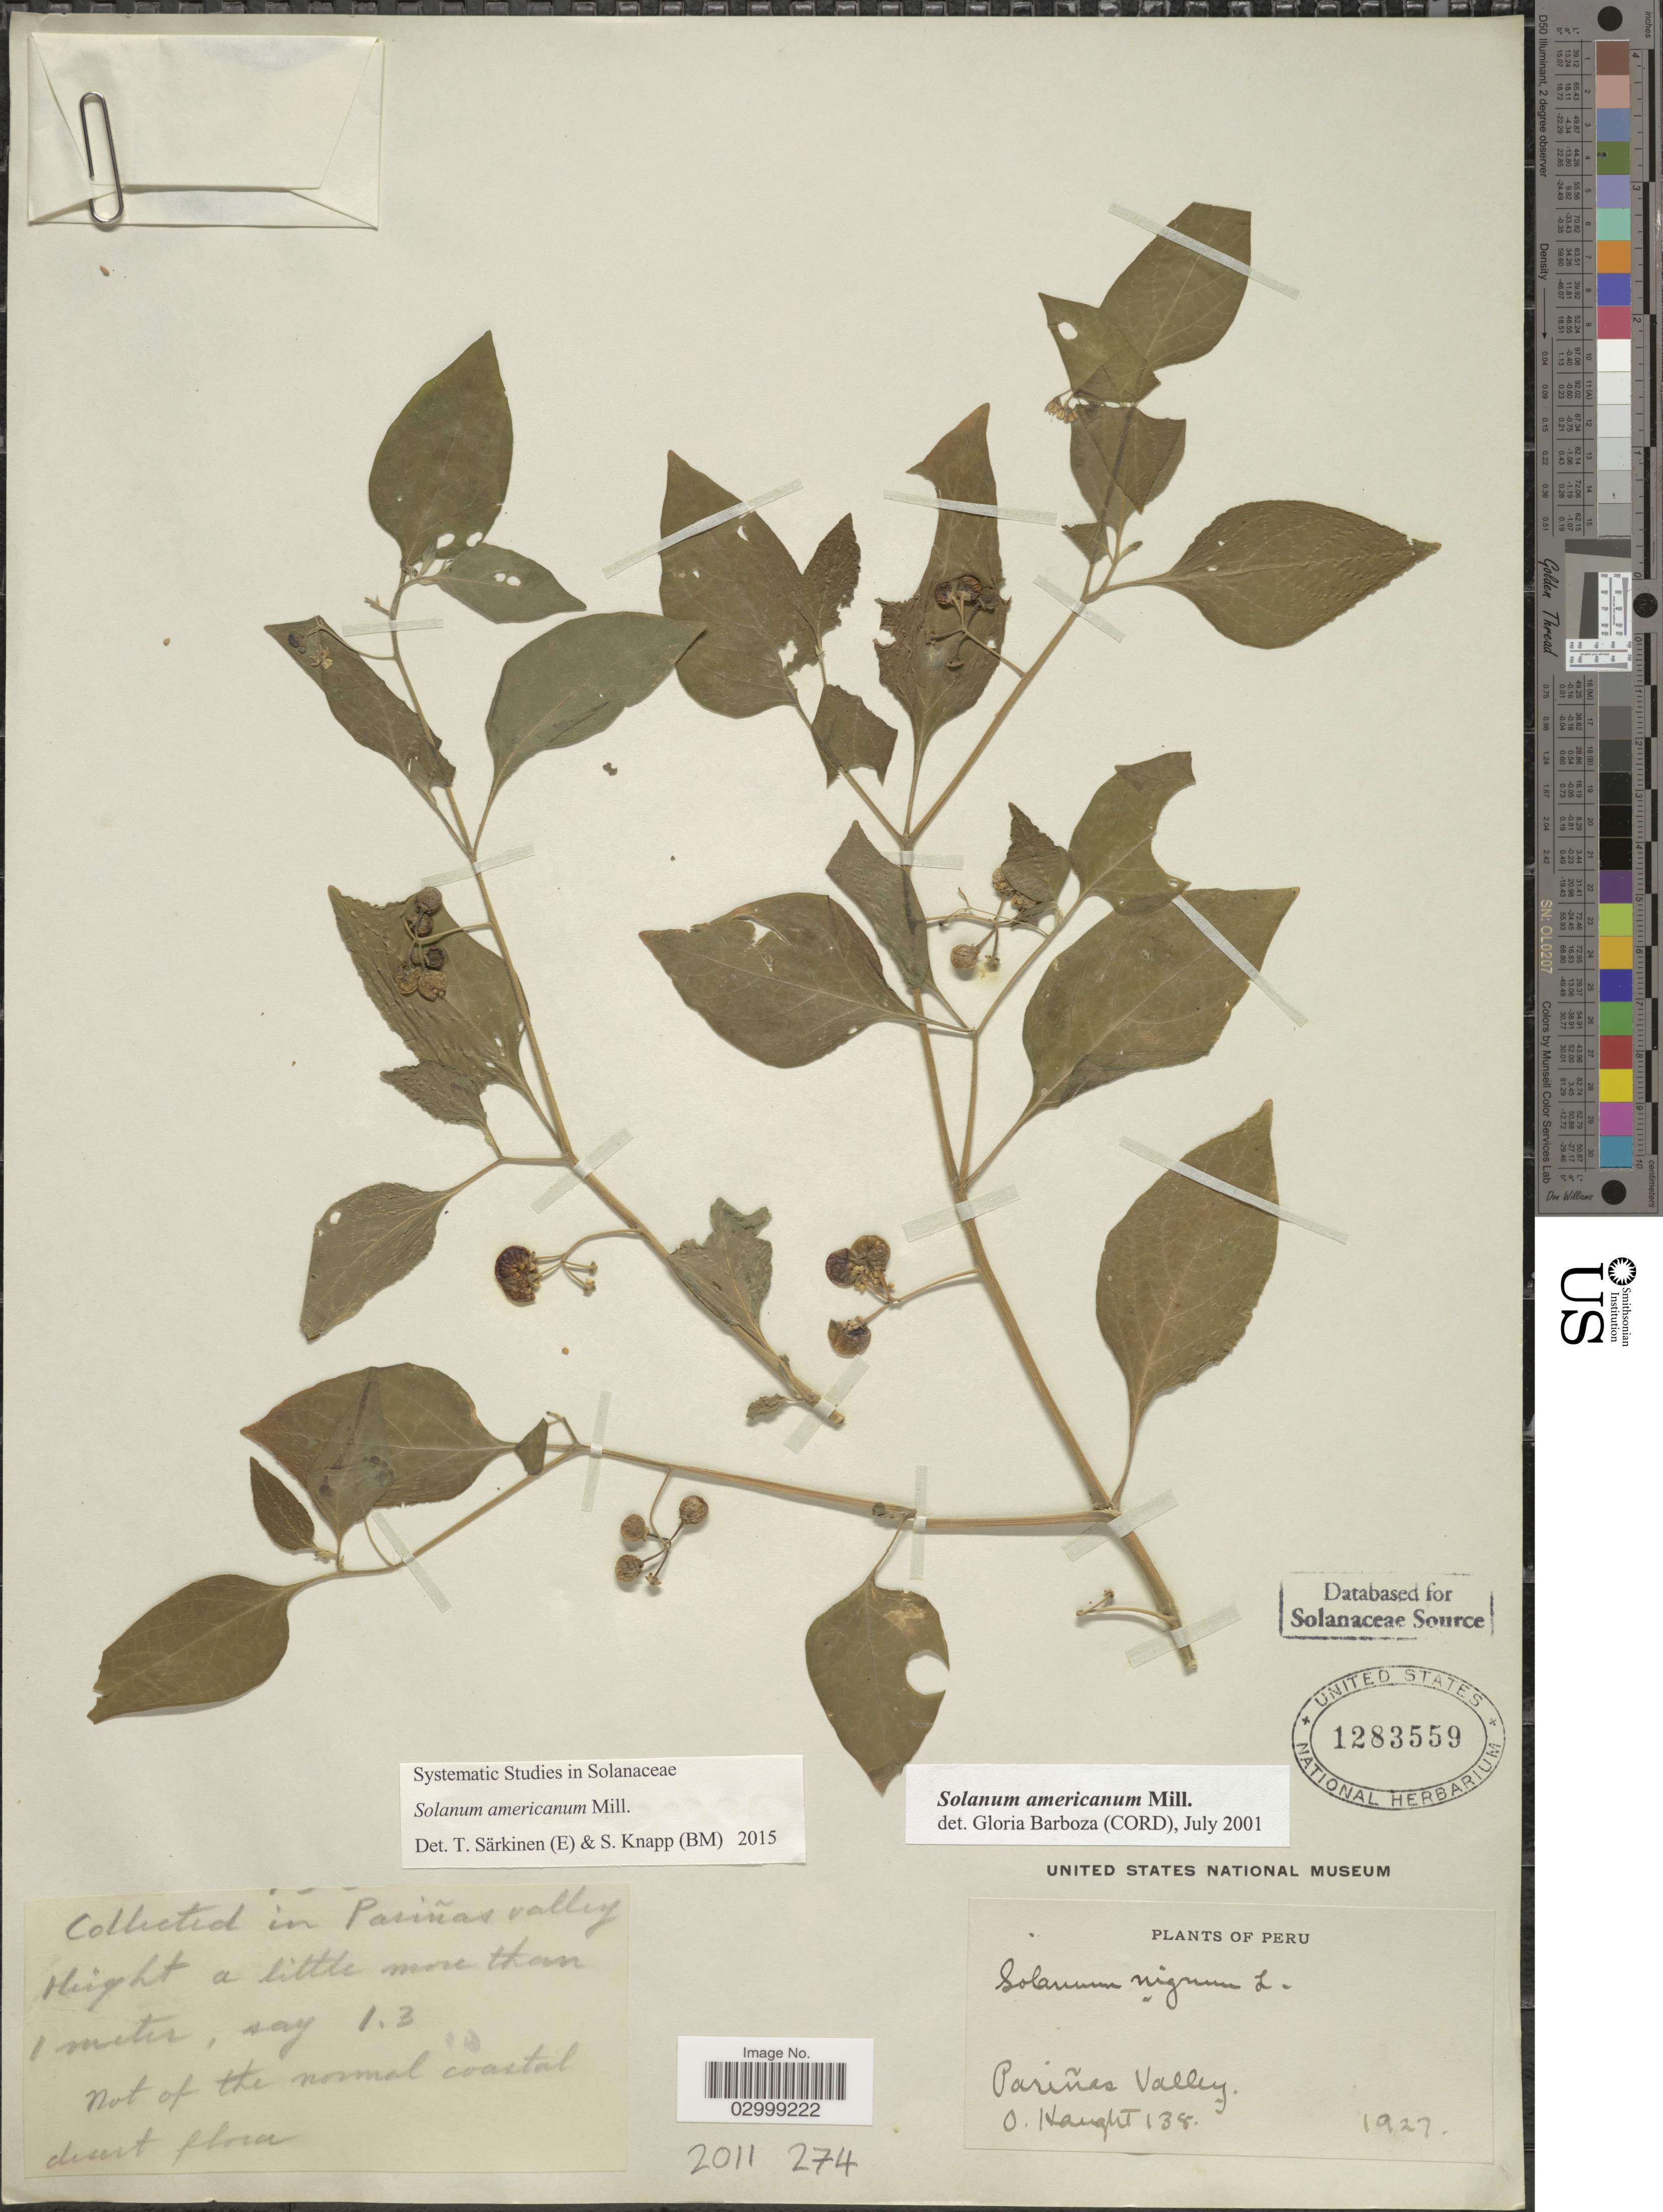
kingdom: Plantae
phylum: Tracheophyta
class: Magnoliopsida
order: Solanales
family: Solanaceae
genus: Solanum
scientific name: Solanum americanum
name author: Mill.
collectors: O. Haught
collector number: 138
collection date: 1927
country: Peru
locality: Pariñas Valley.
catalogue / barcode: US 1283559